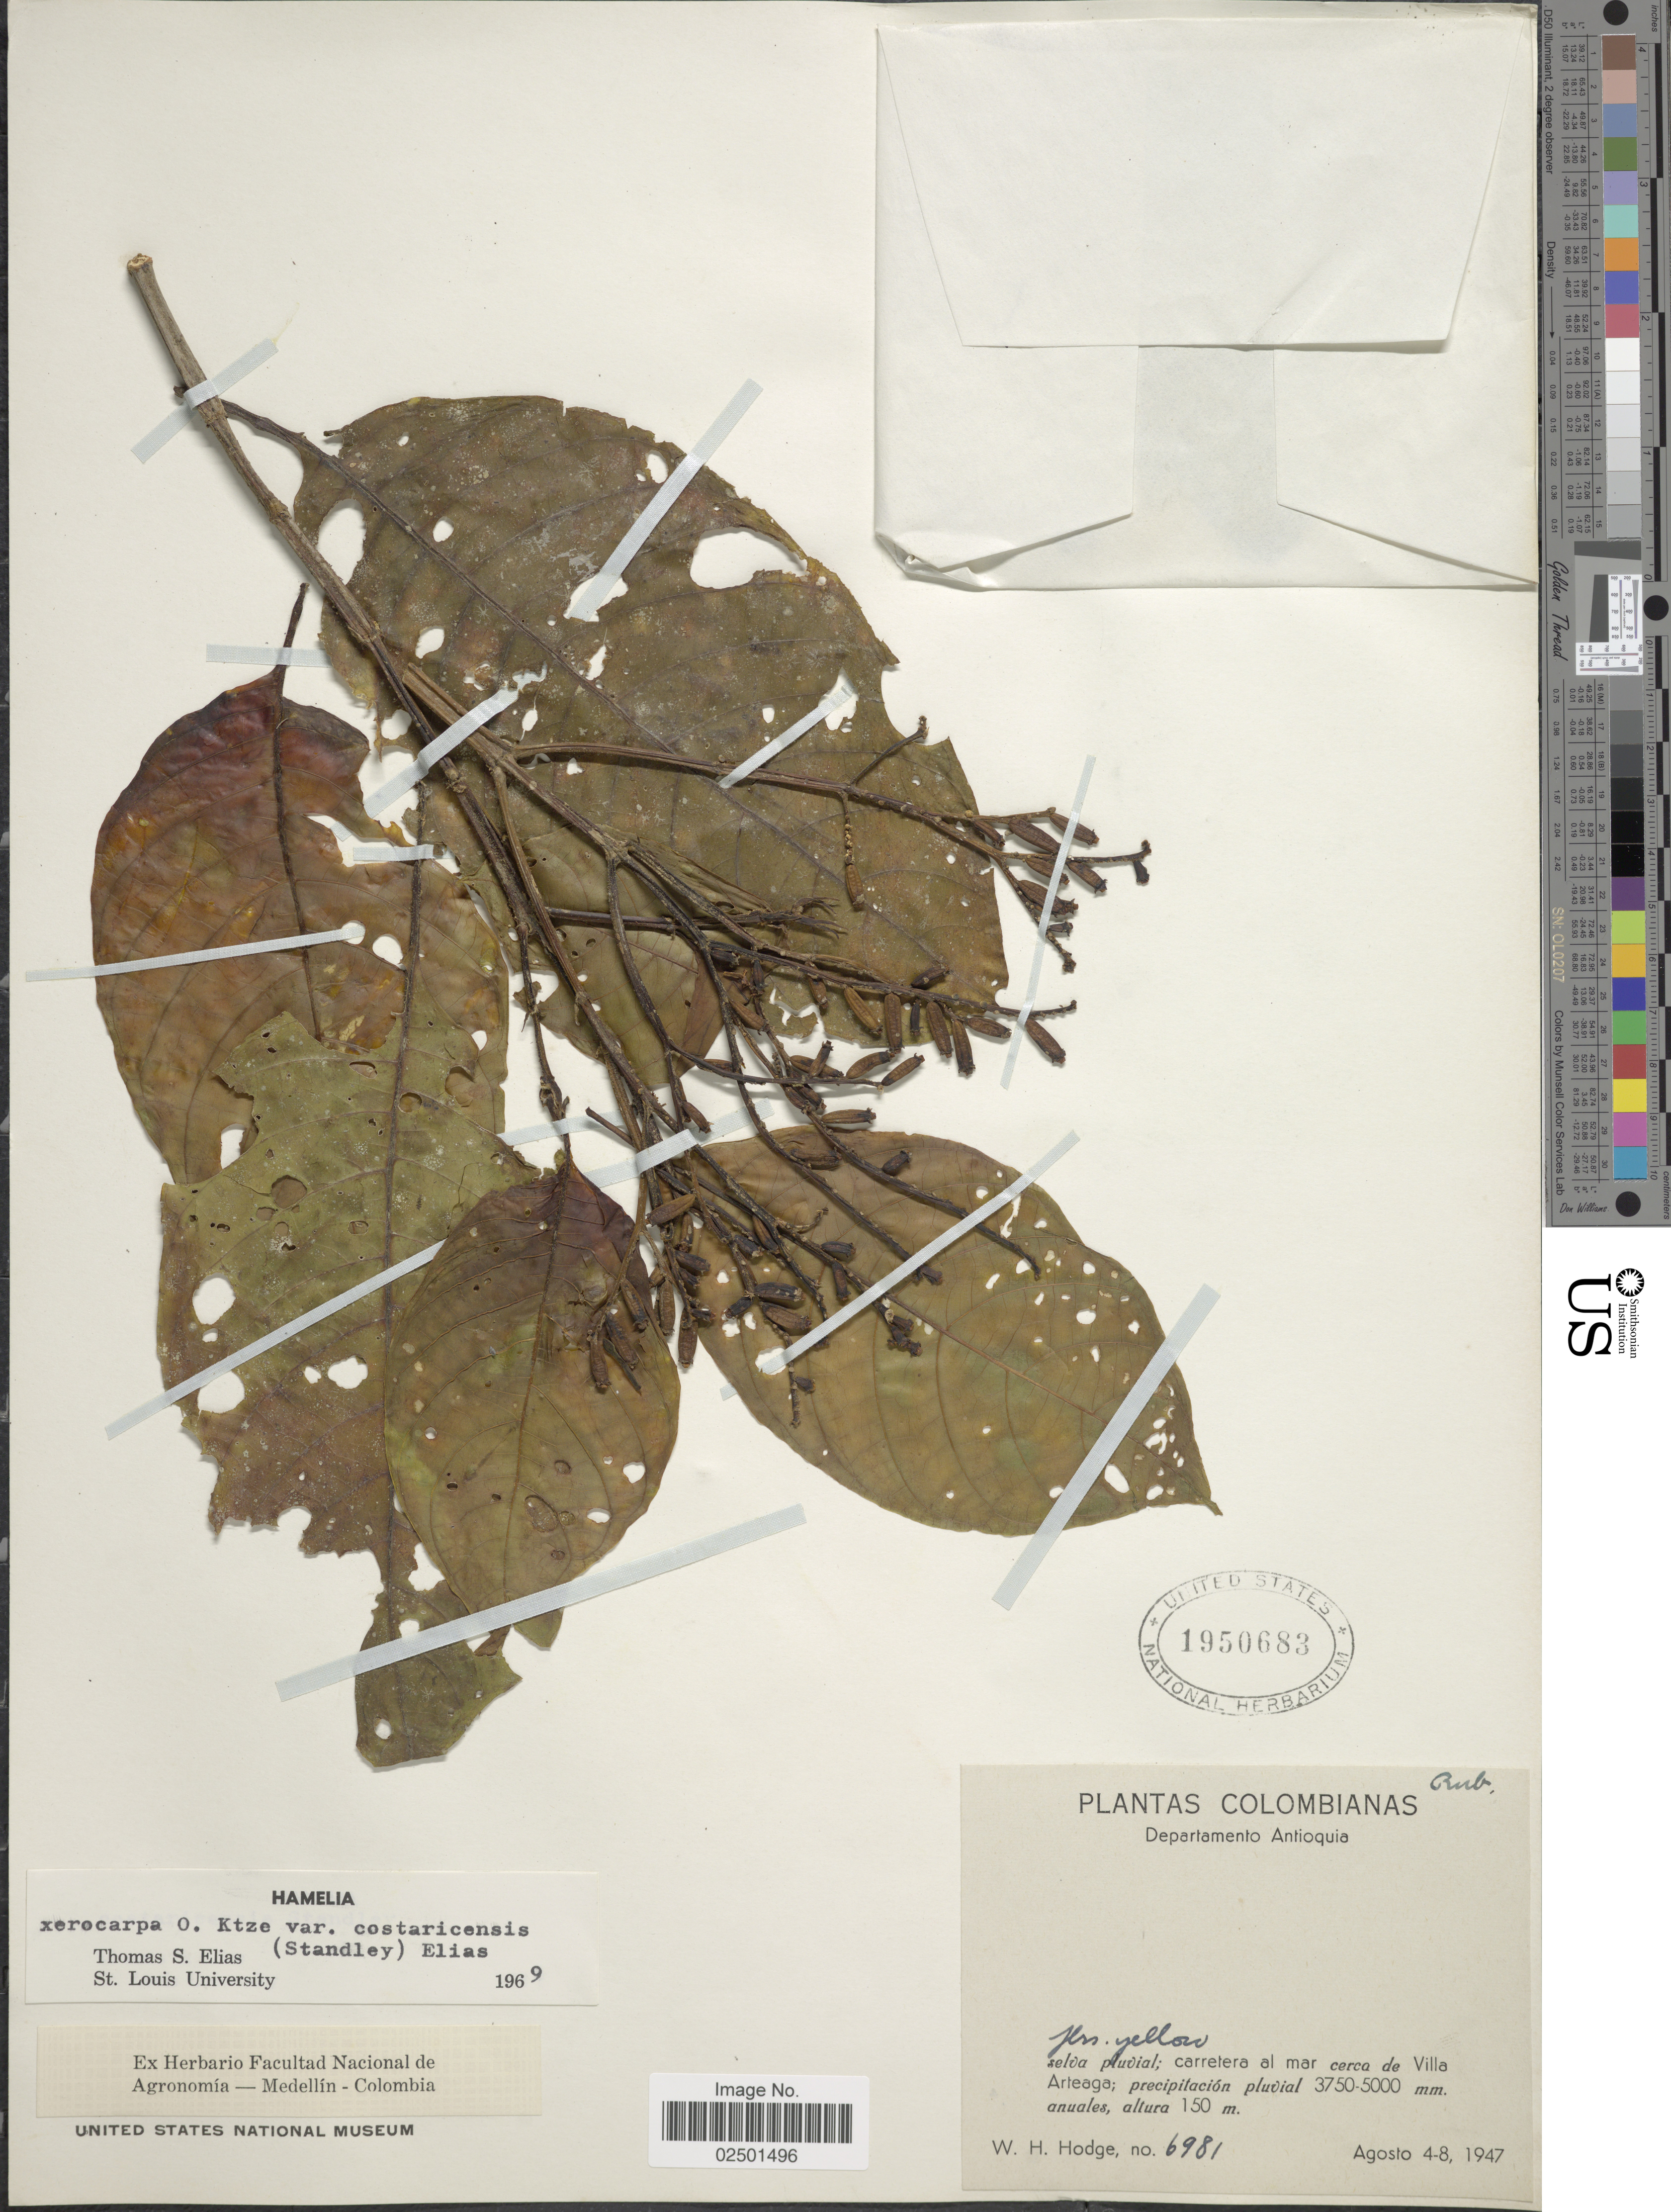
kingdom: Plantae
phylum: Tracheophyta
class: Magnoliopsida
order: Gentianales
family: Rubiaceae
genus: Hamelia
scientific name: Hamelia xerocarpa var. costaricensis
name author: (Standl.) T.S. Elias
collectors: W. Hodge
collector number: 6981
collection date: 1947-08-04/1947-08-08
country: Colombia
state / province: Antioquia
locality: Departamento de Antioquia. Carretrera al mar cerca de Villa Arteaga.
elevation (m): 150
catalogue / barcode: US 1950683